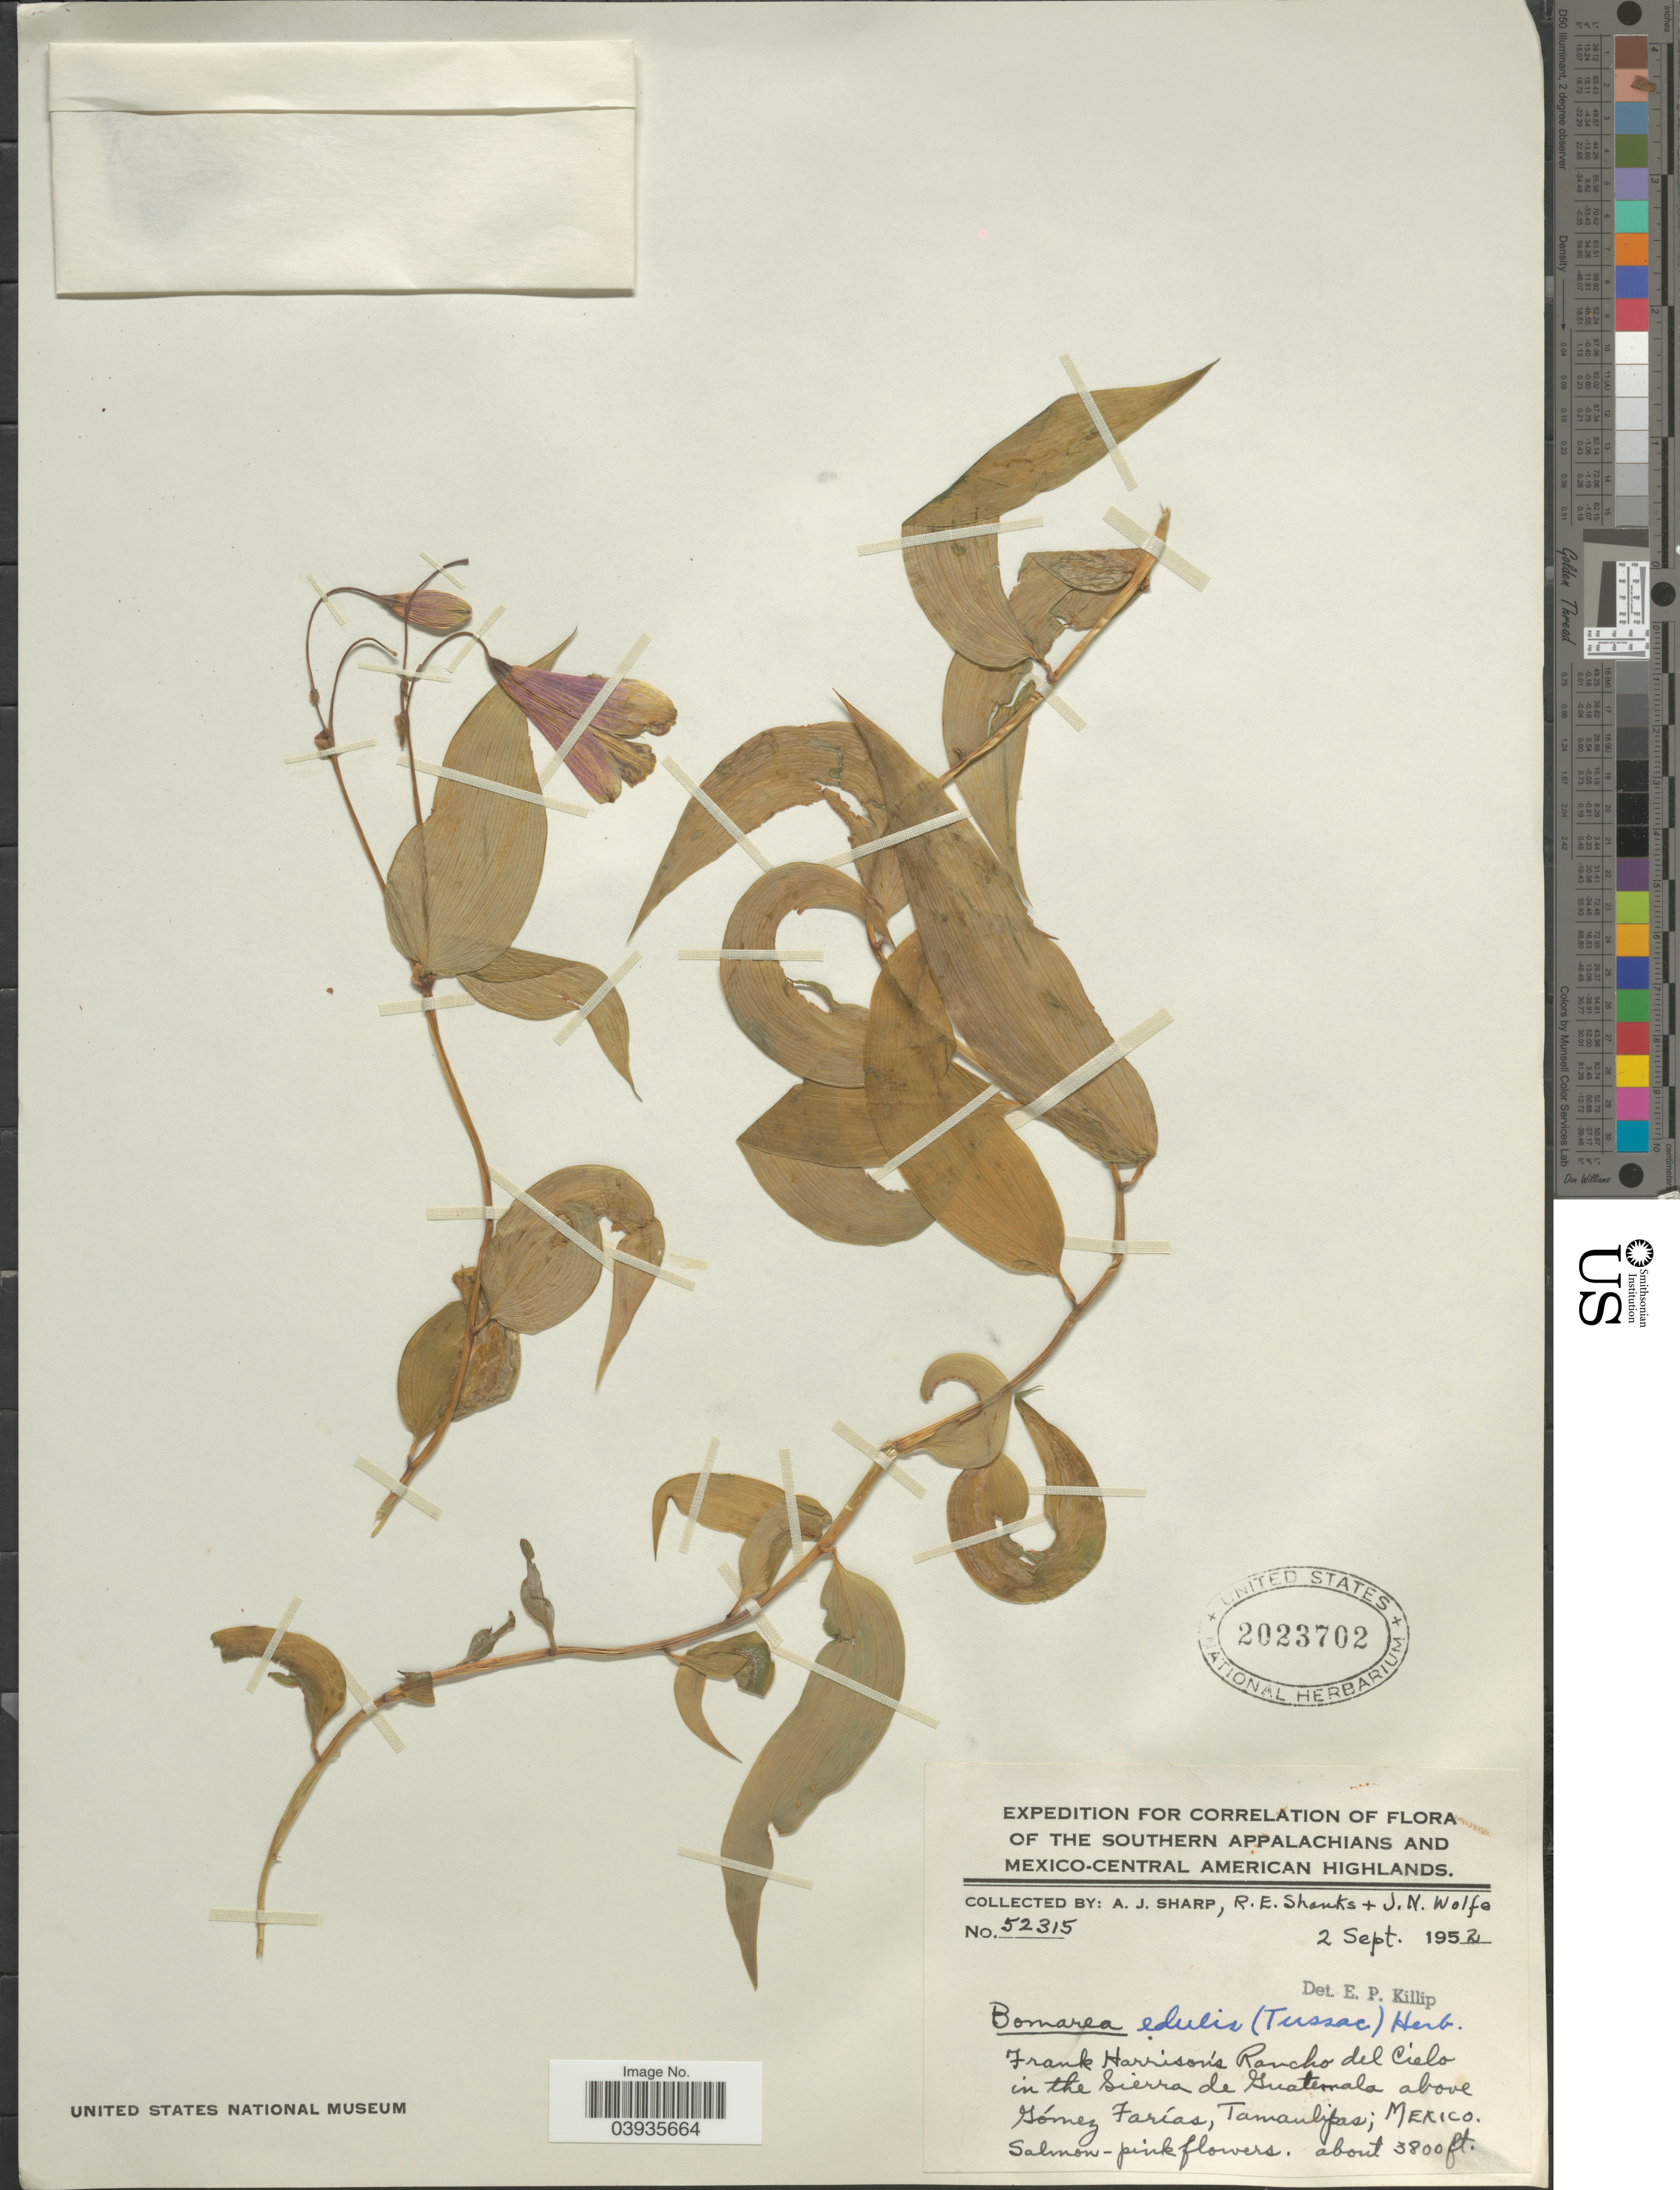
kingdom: Plantae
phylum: Tracheophyta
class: Liliopsida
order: Liliales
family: Alstroemeriaceae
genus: Bomarea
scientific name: Bomarea edulis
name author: (Tussac) Herb.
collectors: A. J. Sharp, R. Shanks & J. Wolfe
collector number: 52315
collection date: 1952-09-02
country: Mexico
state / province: Tamaulipas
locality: The Southern Appalachians and Mexico-Central American Highlands. Frank Harrison's Rancho del Cielo in the Sierra de Guatemala above Gómez Farías.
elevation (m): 1158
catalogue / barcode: US 2023702